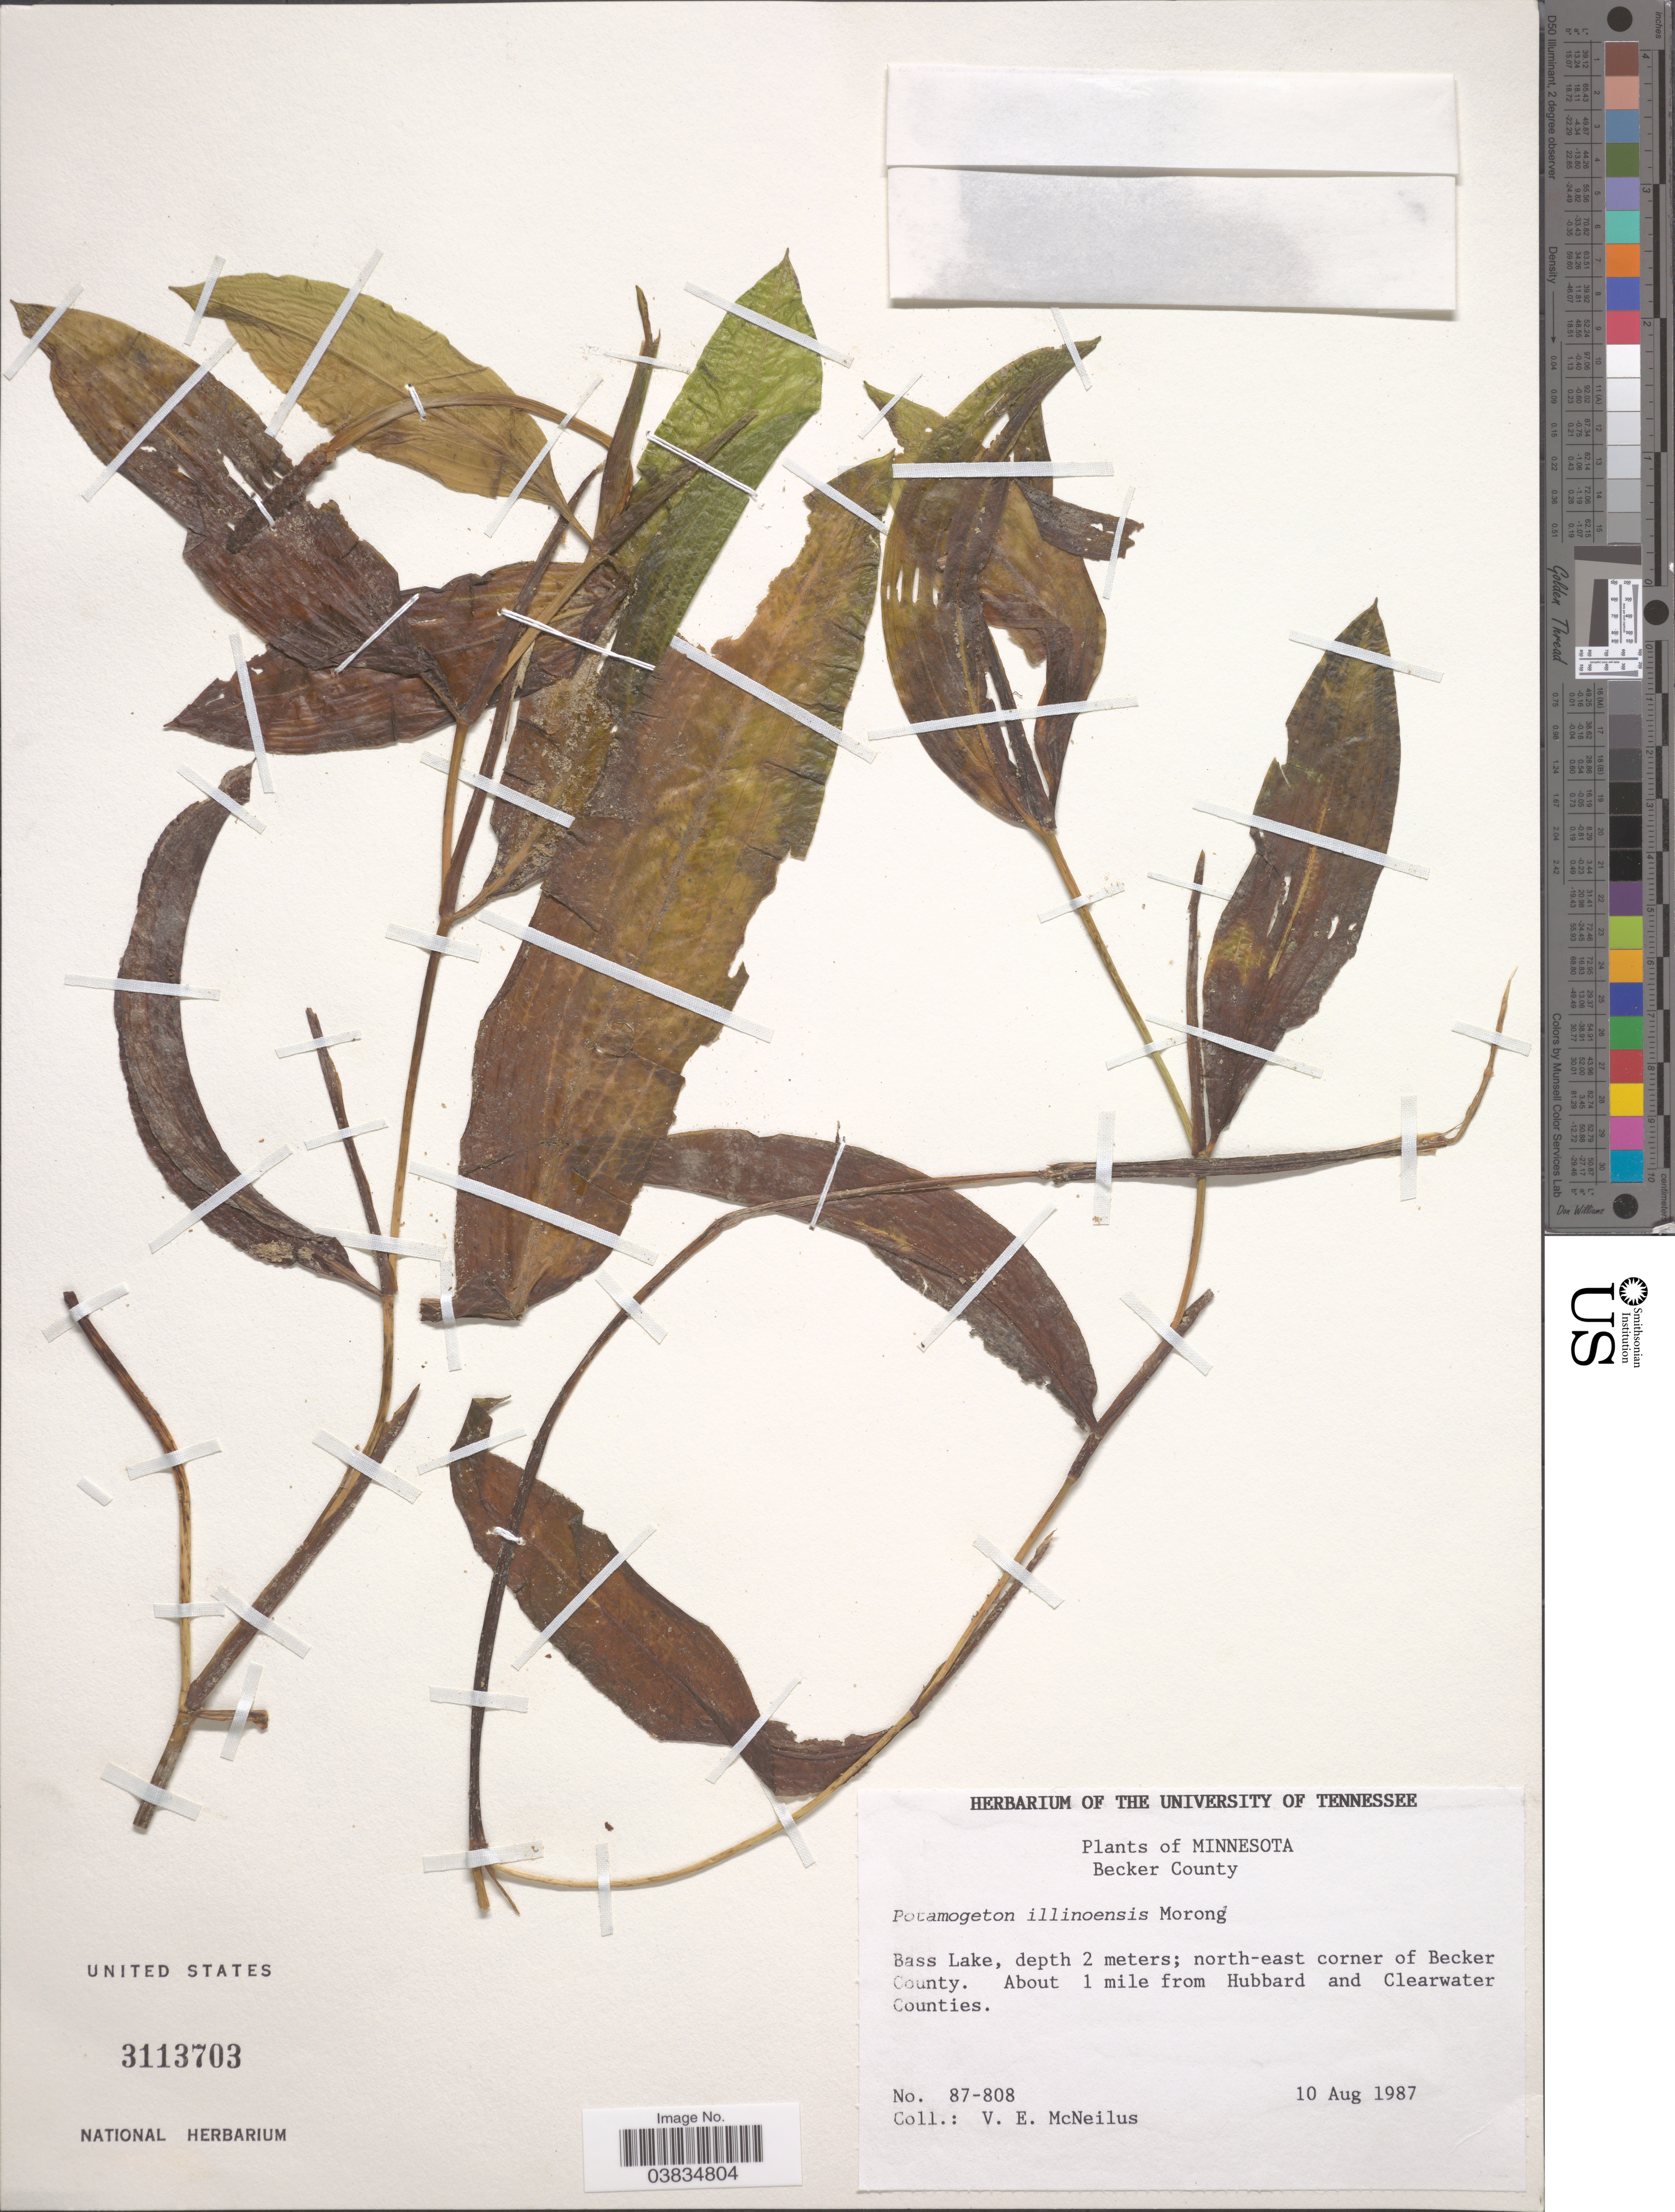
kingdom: Plantae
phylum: Tracheophyta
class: Liliopsida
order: Alismatales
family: Potamogetonaceae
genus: Potamogeton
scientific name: Potamogeton illinoensis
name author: Morong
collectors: V. Mcneilus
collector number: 87-808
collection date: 1987-08-10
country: United States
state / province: Minnesota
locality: Becker County. Bass Lake, north-east corner of Becker County. About 1 mile from Hubbard and Clearwater Counties.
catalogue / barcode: US 3113703